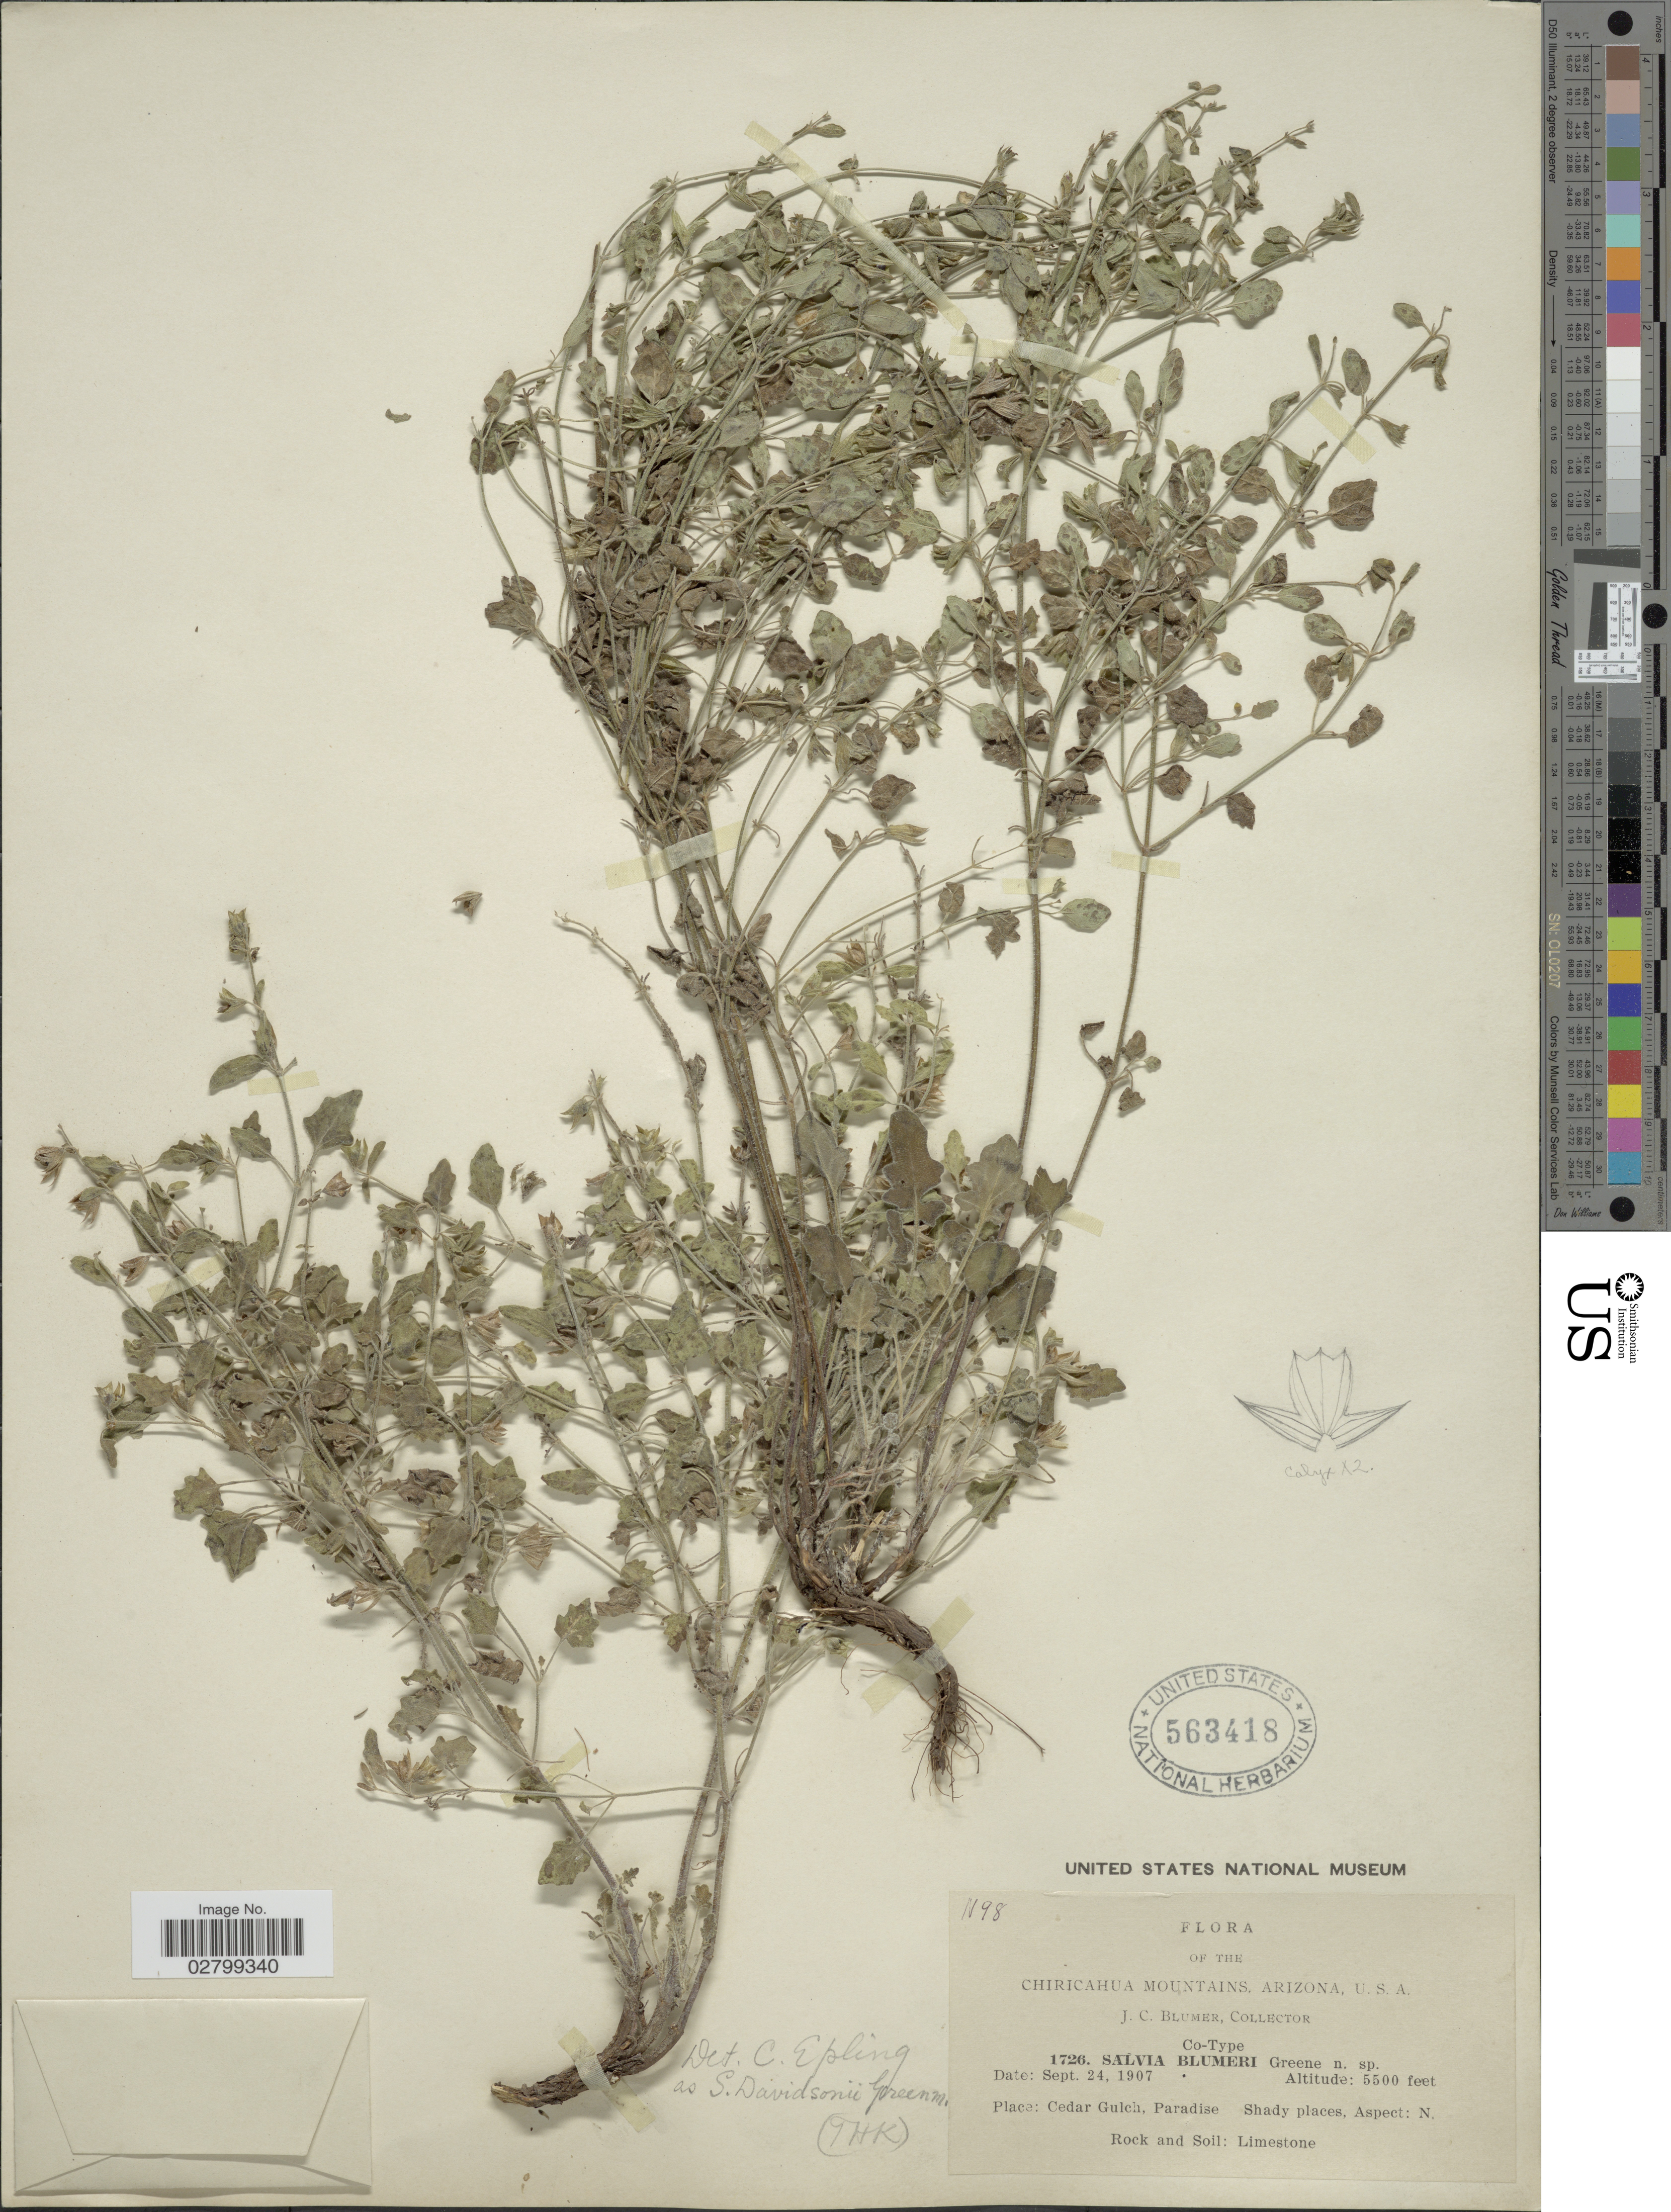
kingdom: Plantae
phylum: Tracheophyta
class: Magnoliopsida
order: Lamiales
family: Lamiaceae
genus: Salvia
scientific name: Salvia davidsonii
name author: Greenm.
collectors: J. C. Blumer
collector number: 1726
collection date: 1907-09-24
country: United States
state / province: Arizona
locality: Chiricahua Mountains. Cedar Gulch, Paradise. Aspect: N.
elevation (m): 1676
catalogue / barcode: US 563418